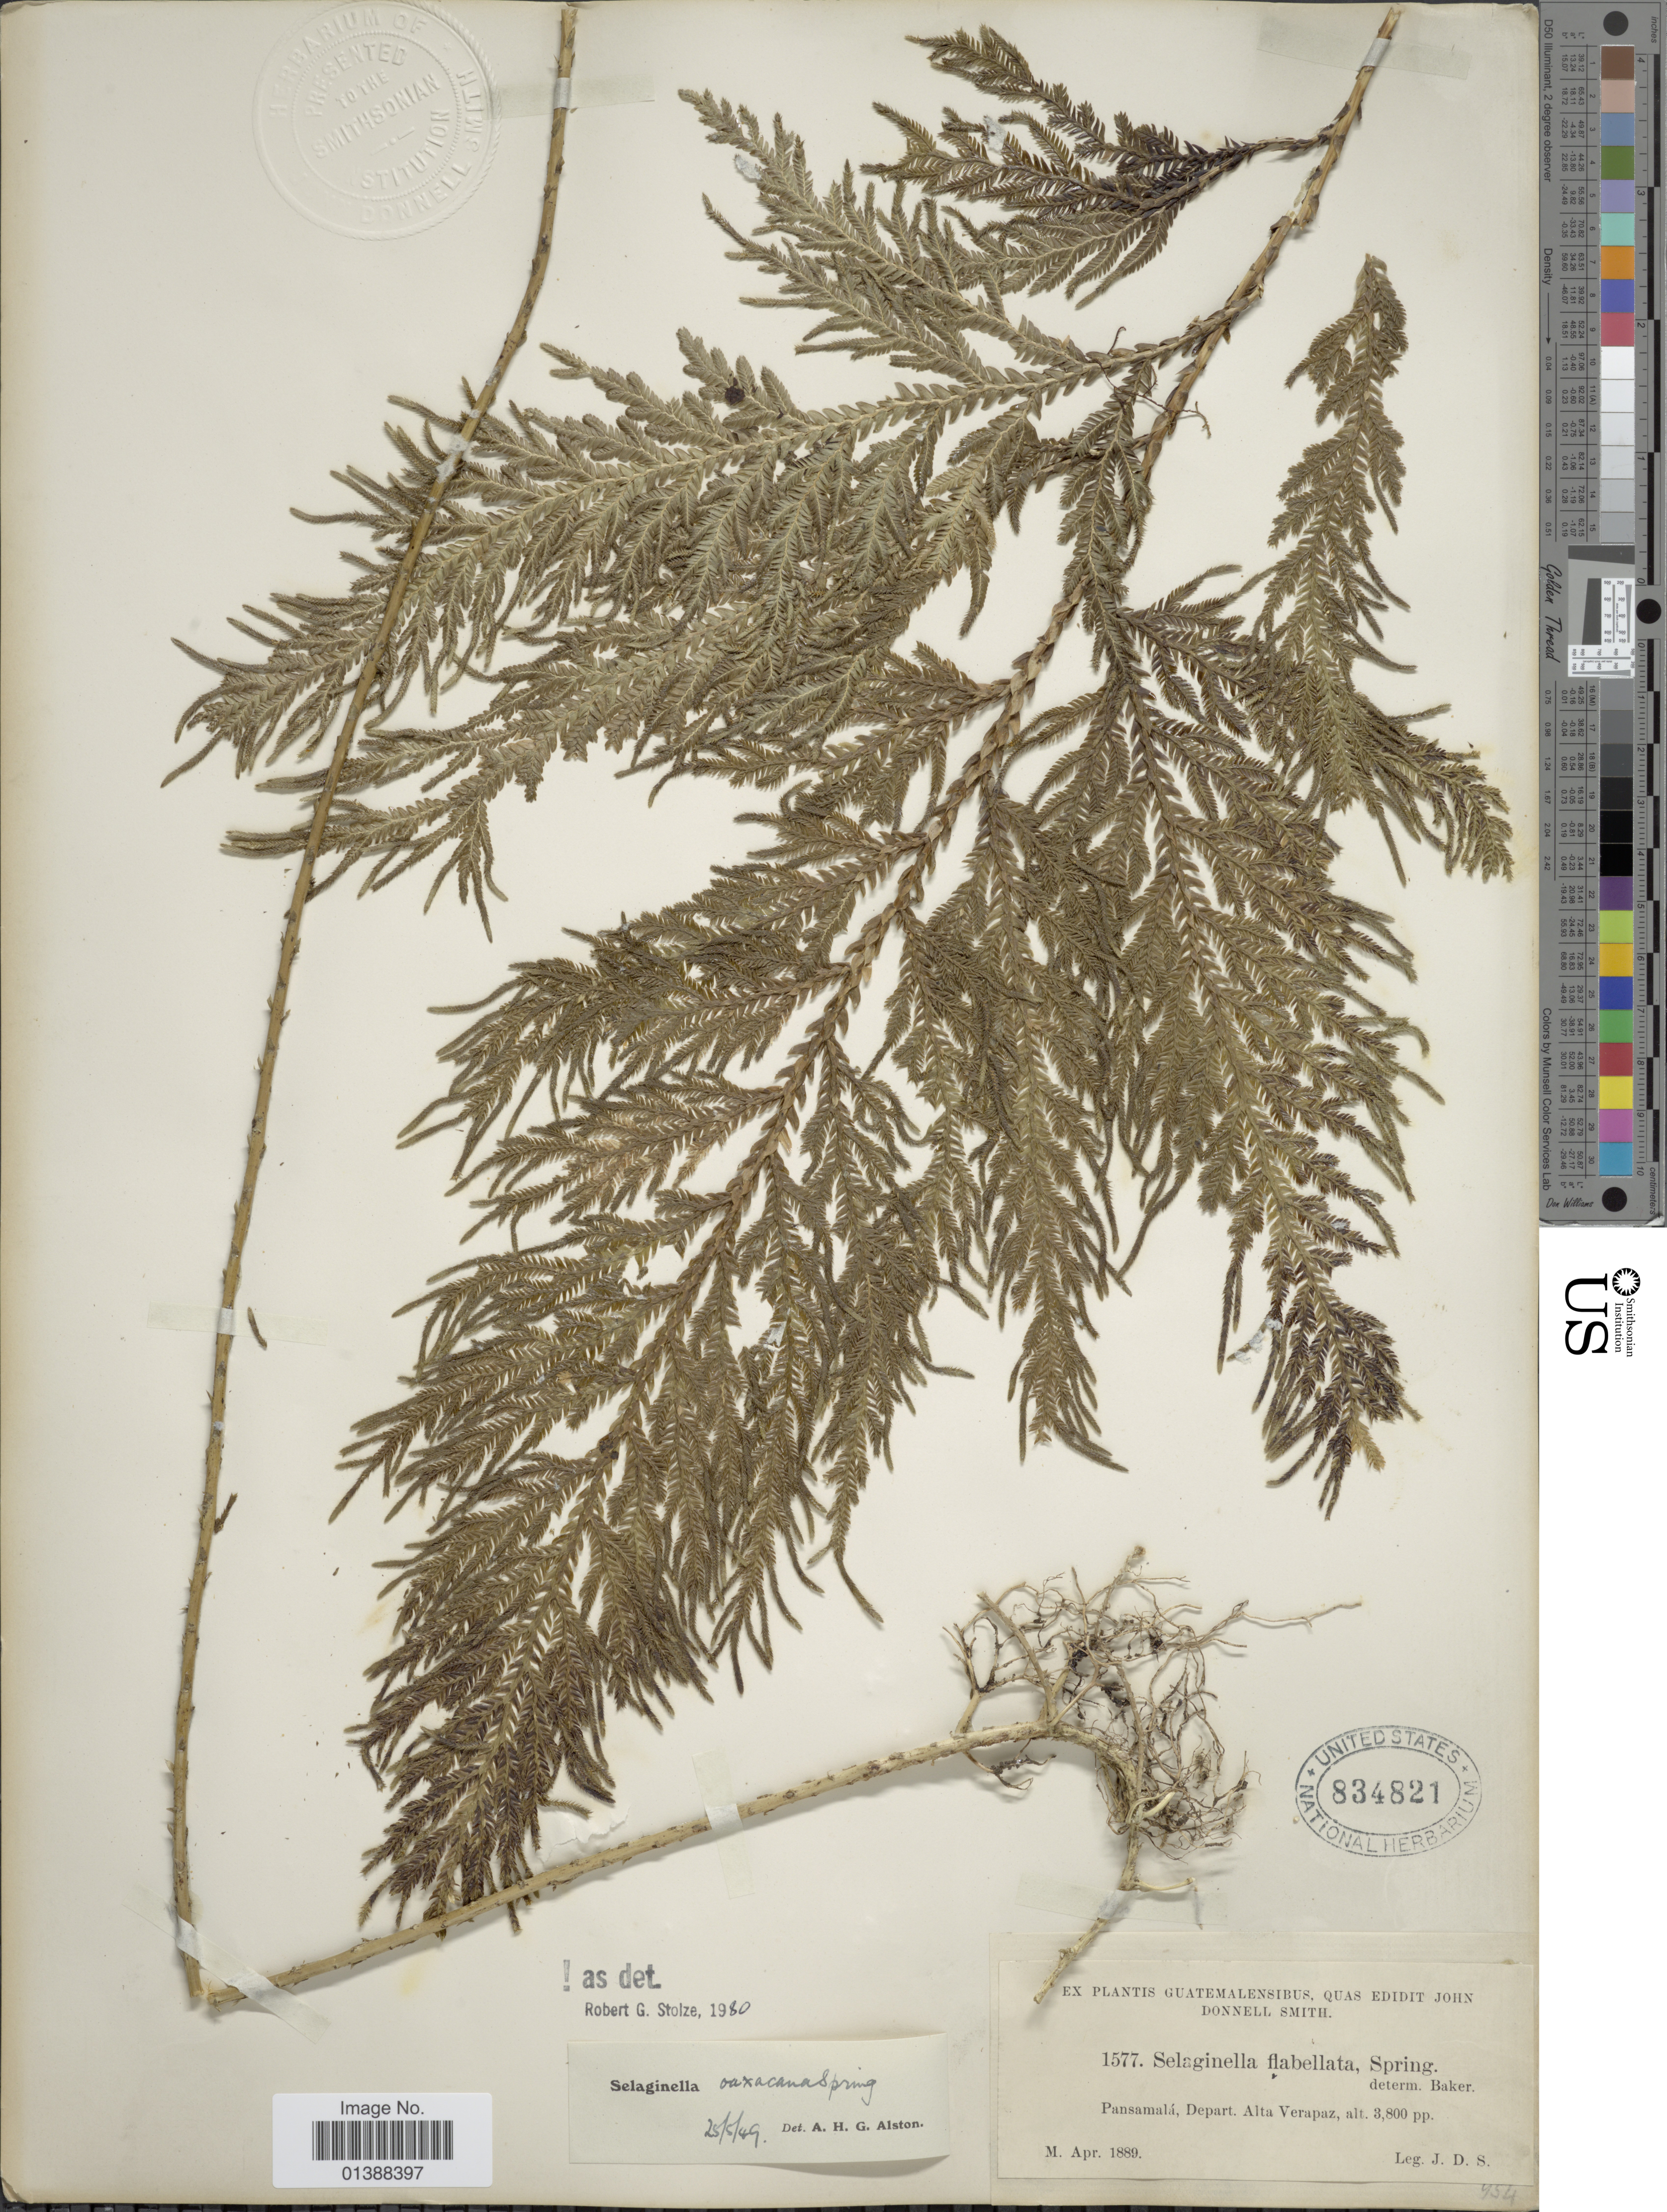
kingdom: Plantae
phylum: Tracheophyta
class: Lycopodiopsida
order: Selaginellales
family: Selaginellaceae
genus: Selaginella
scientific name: Selaginella oaxacana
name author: Spring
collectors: J. Donnell Smith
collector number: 1577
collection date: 1889-04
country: Guatemala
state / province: Alta Verapaz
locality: Pansamalá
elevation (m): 1158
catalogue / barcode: US 834821